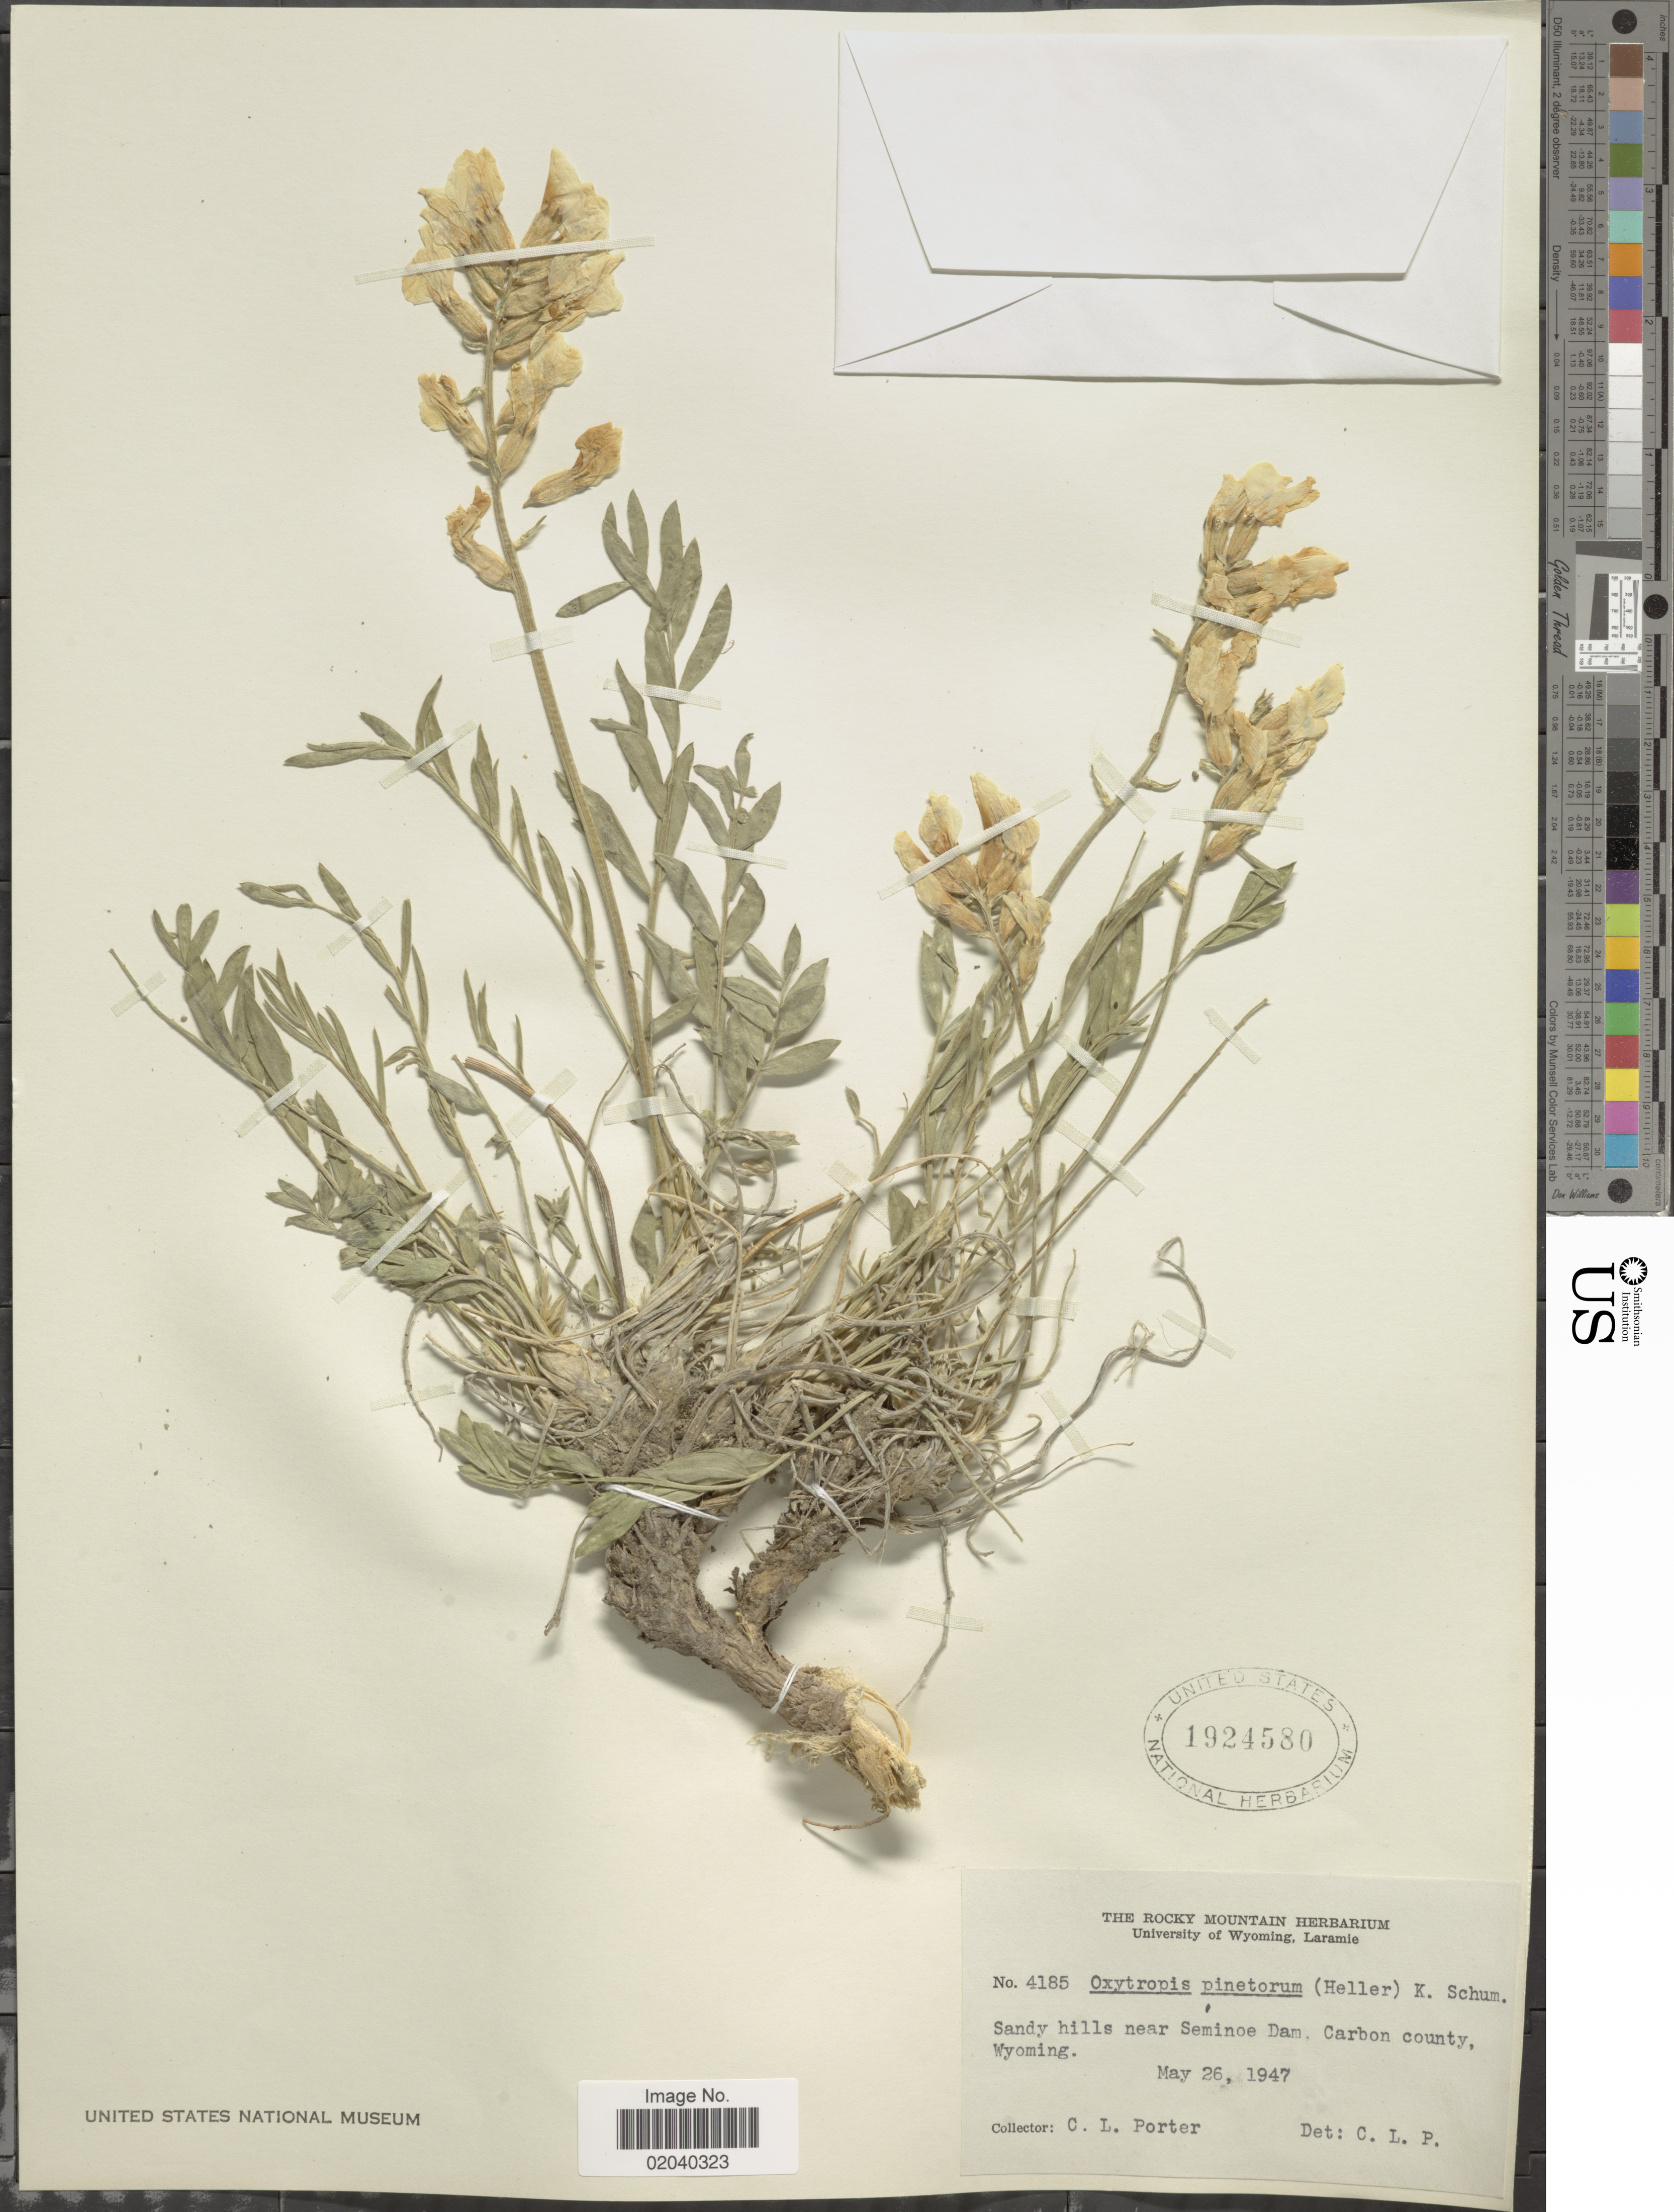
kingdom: Plantae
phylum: Tracheophyta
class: Magnoliopsida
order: Fabales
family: Fabaceae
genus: Oxytropis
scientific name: Oxytropis sericea var. sericea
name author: Nutt.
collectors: C. L. Porter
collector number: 4185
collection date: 1947-05-26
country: United States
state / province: Wyoming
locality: Sandy hills near Seminoe Dam. Carbon County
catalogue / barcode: US 1924580